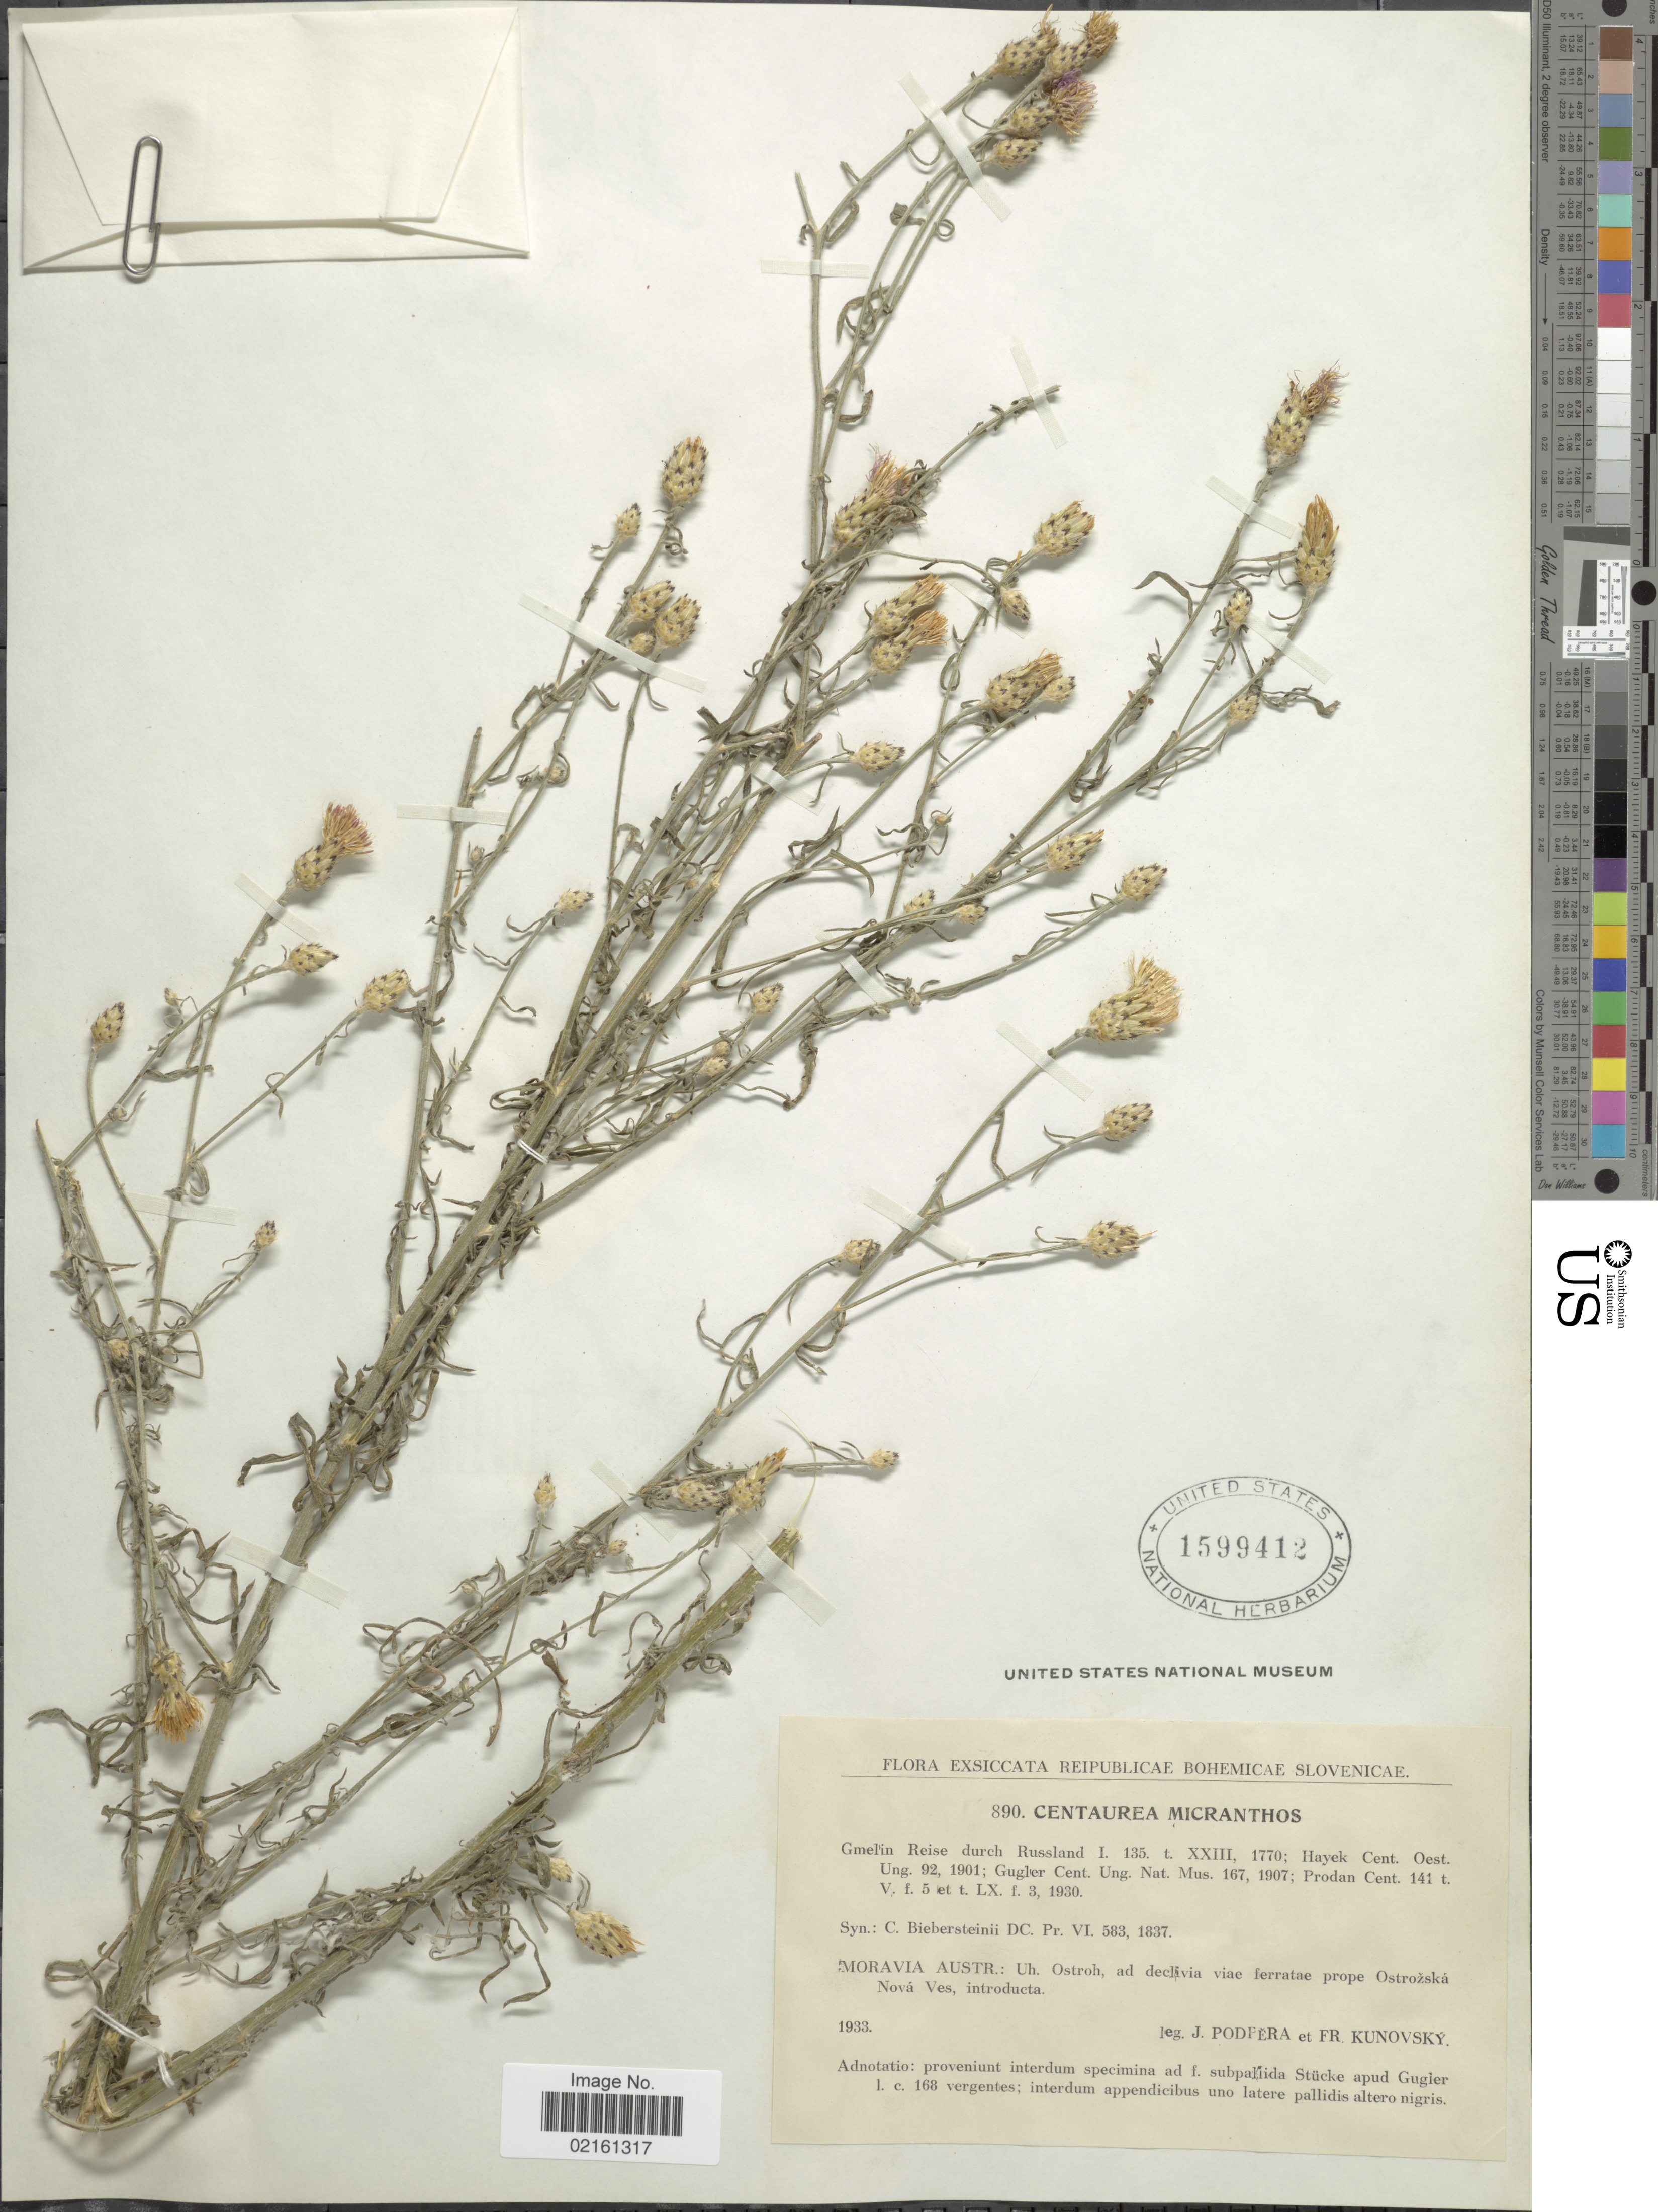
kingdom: Plantae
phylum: Tracheophyta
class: Magnoliopsida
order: Asterales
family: Asteraceae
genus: Centaurea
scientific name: Centaurea micranthos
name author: J.F. Gmel.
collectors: J. Podpera & F. Kunovsky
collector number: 890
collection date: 1933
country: Slovenia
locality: Reipublicae Bohemicae Slovenicae, Moravia Austr., Uh. Ostroh, prope Ostrozska Nova Ves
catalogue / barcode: US 1599412